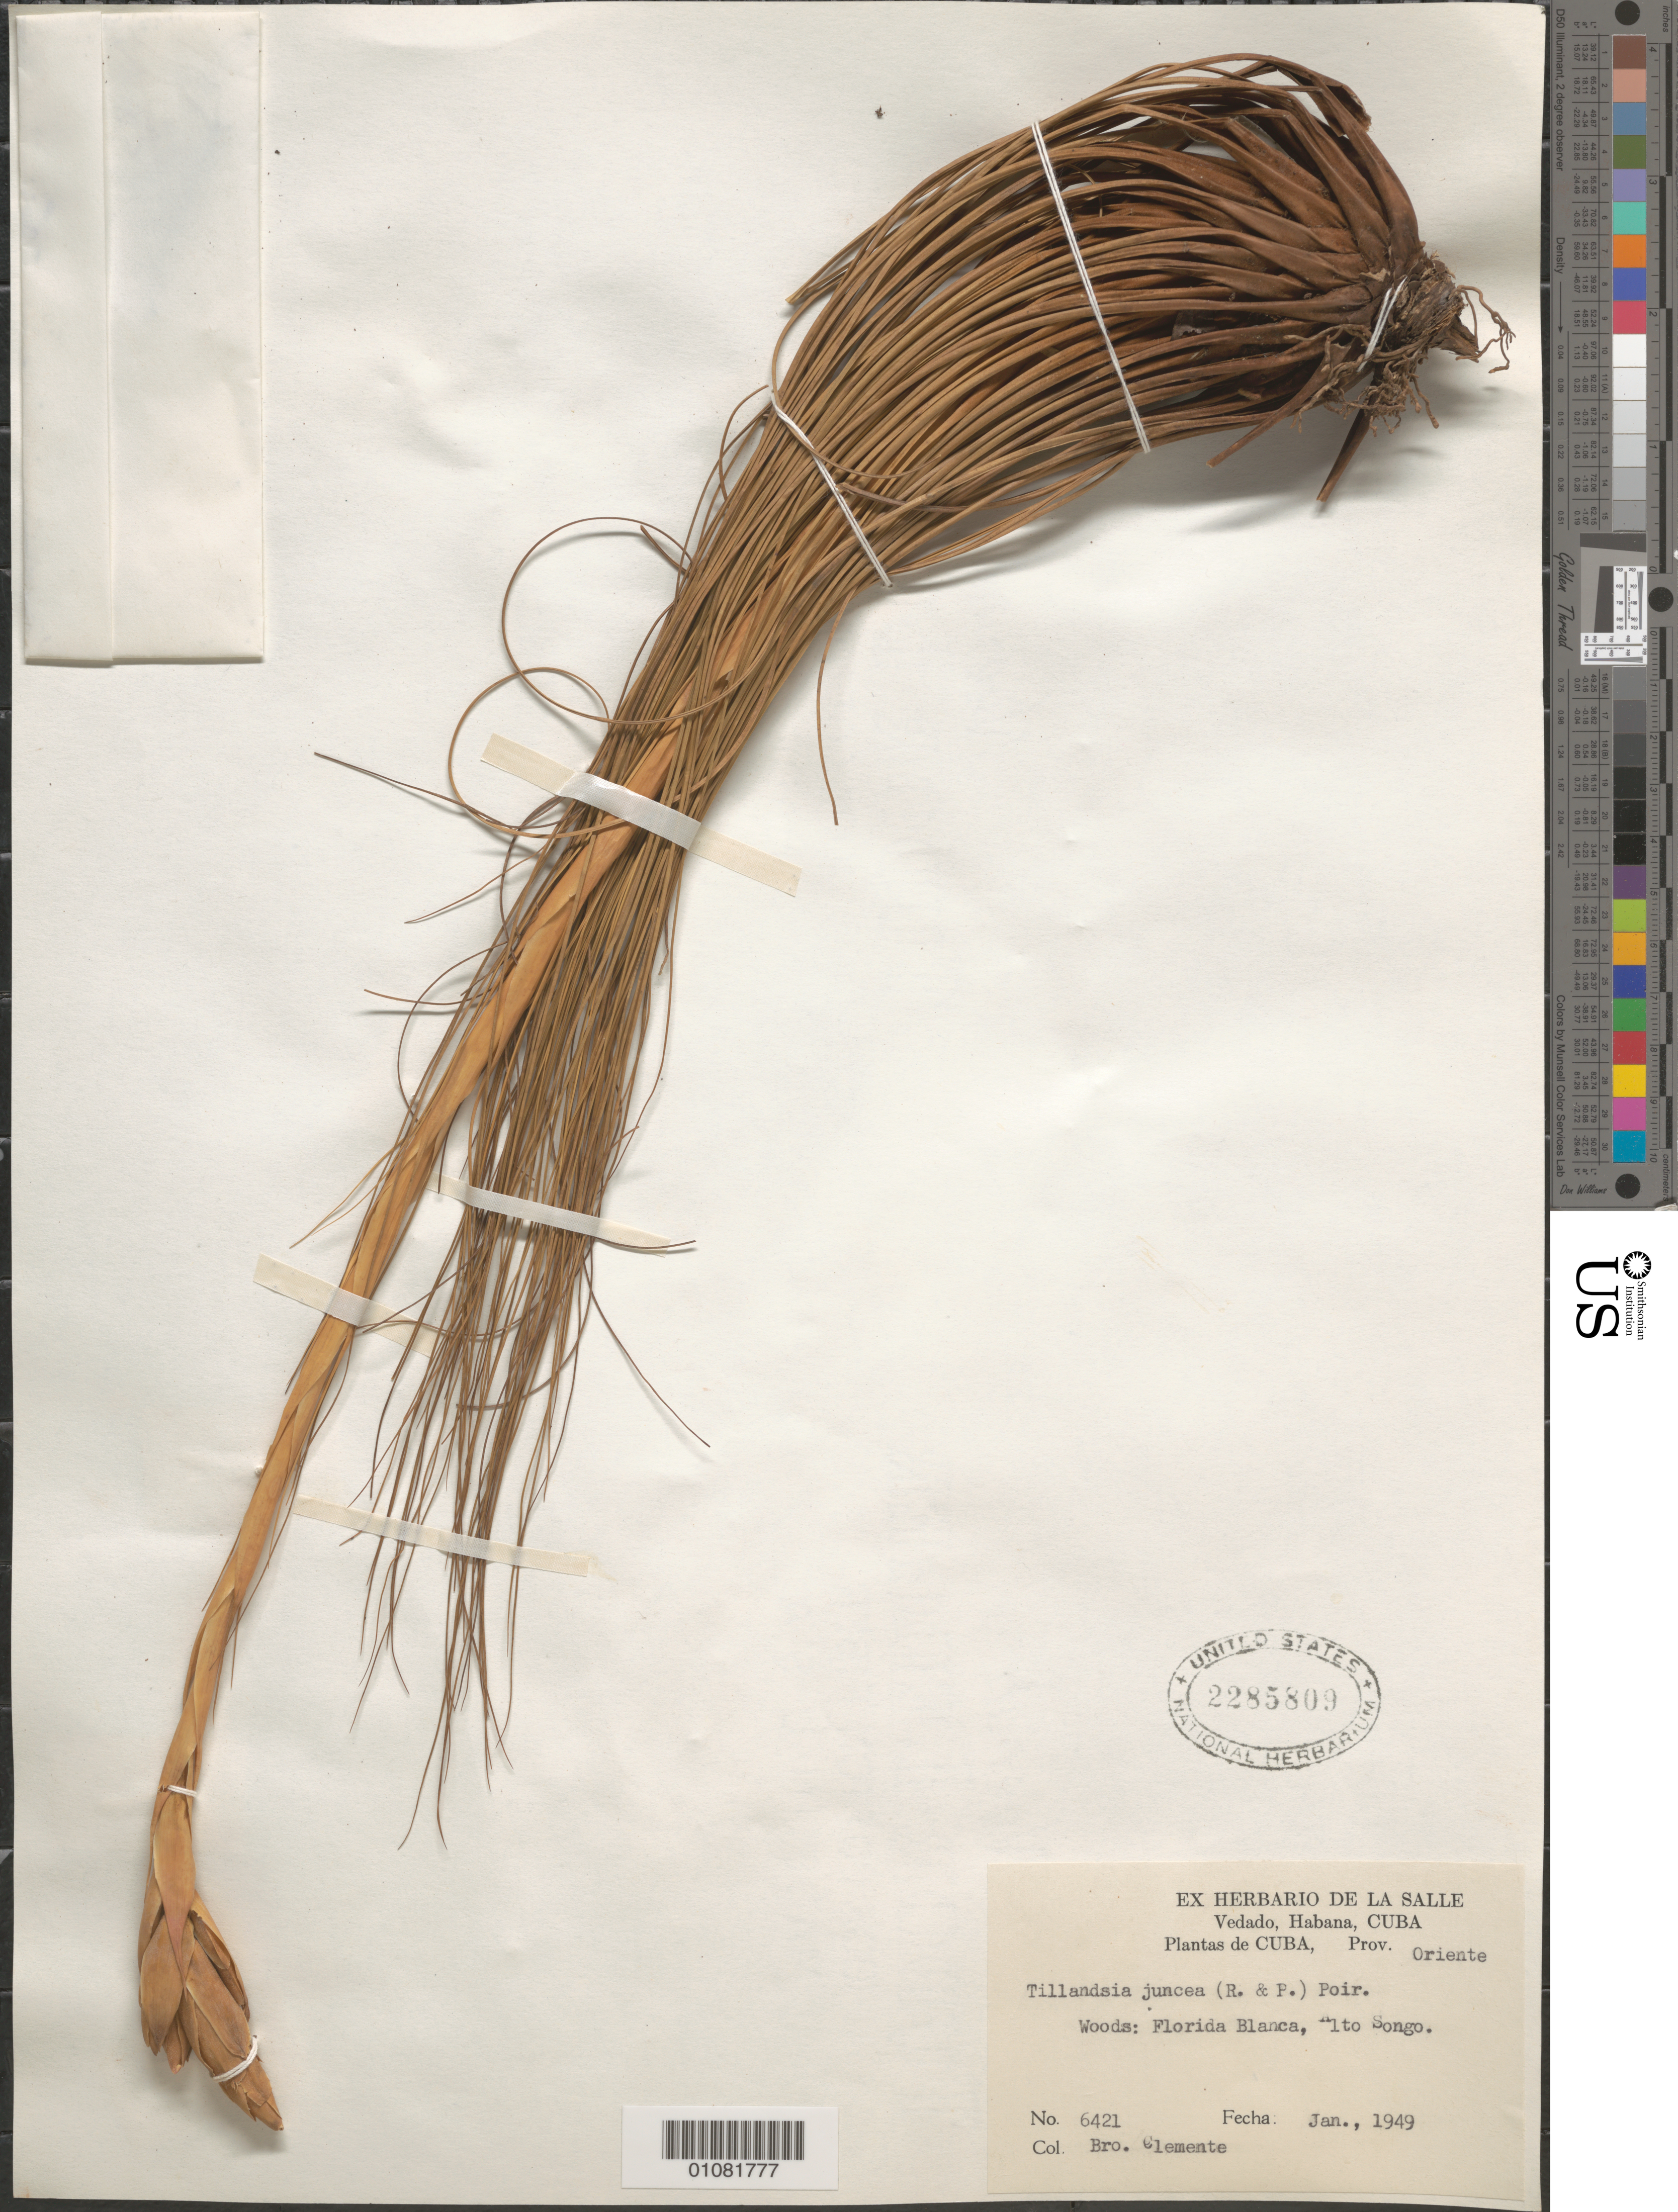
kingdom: Plantae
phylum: Tracheophyta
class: Liliopsida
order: Poales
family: Bromeliaceae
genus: Tillandsia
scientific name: Tillandsia juncea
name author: (Ruiz & Pav.) Poir.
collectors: Bro. Clemente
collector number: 6421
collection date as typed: Jan 1949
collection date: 1949-01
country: Cuba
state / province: Oriente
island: Cuba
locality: Florida Blanca, Alto Songo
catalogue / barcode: US 2285809